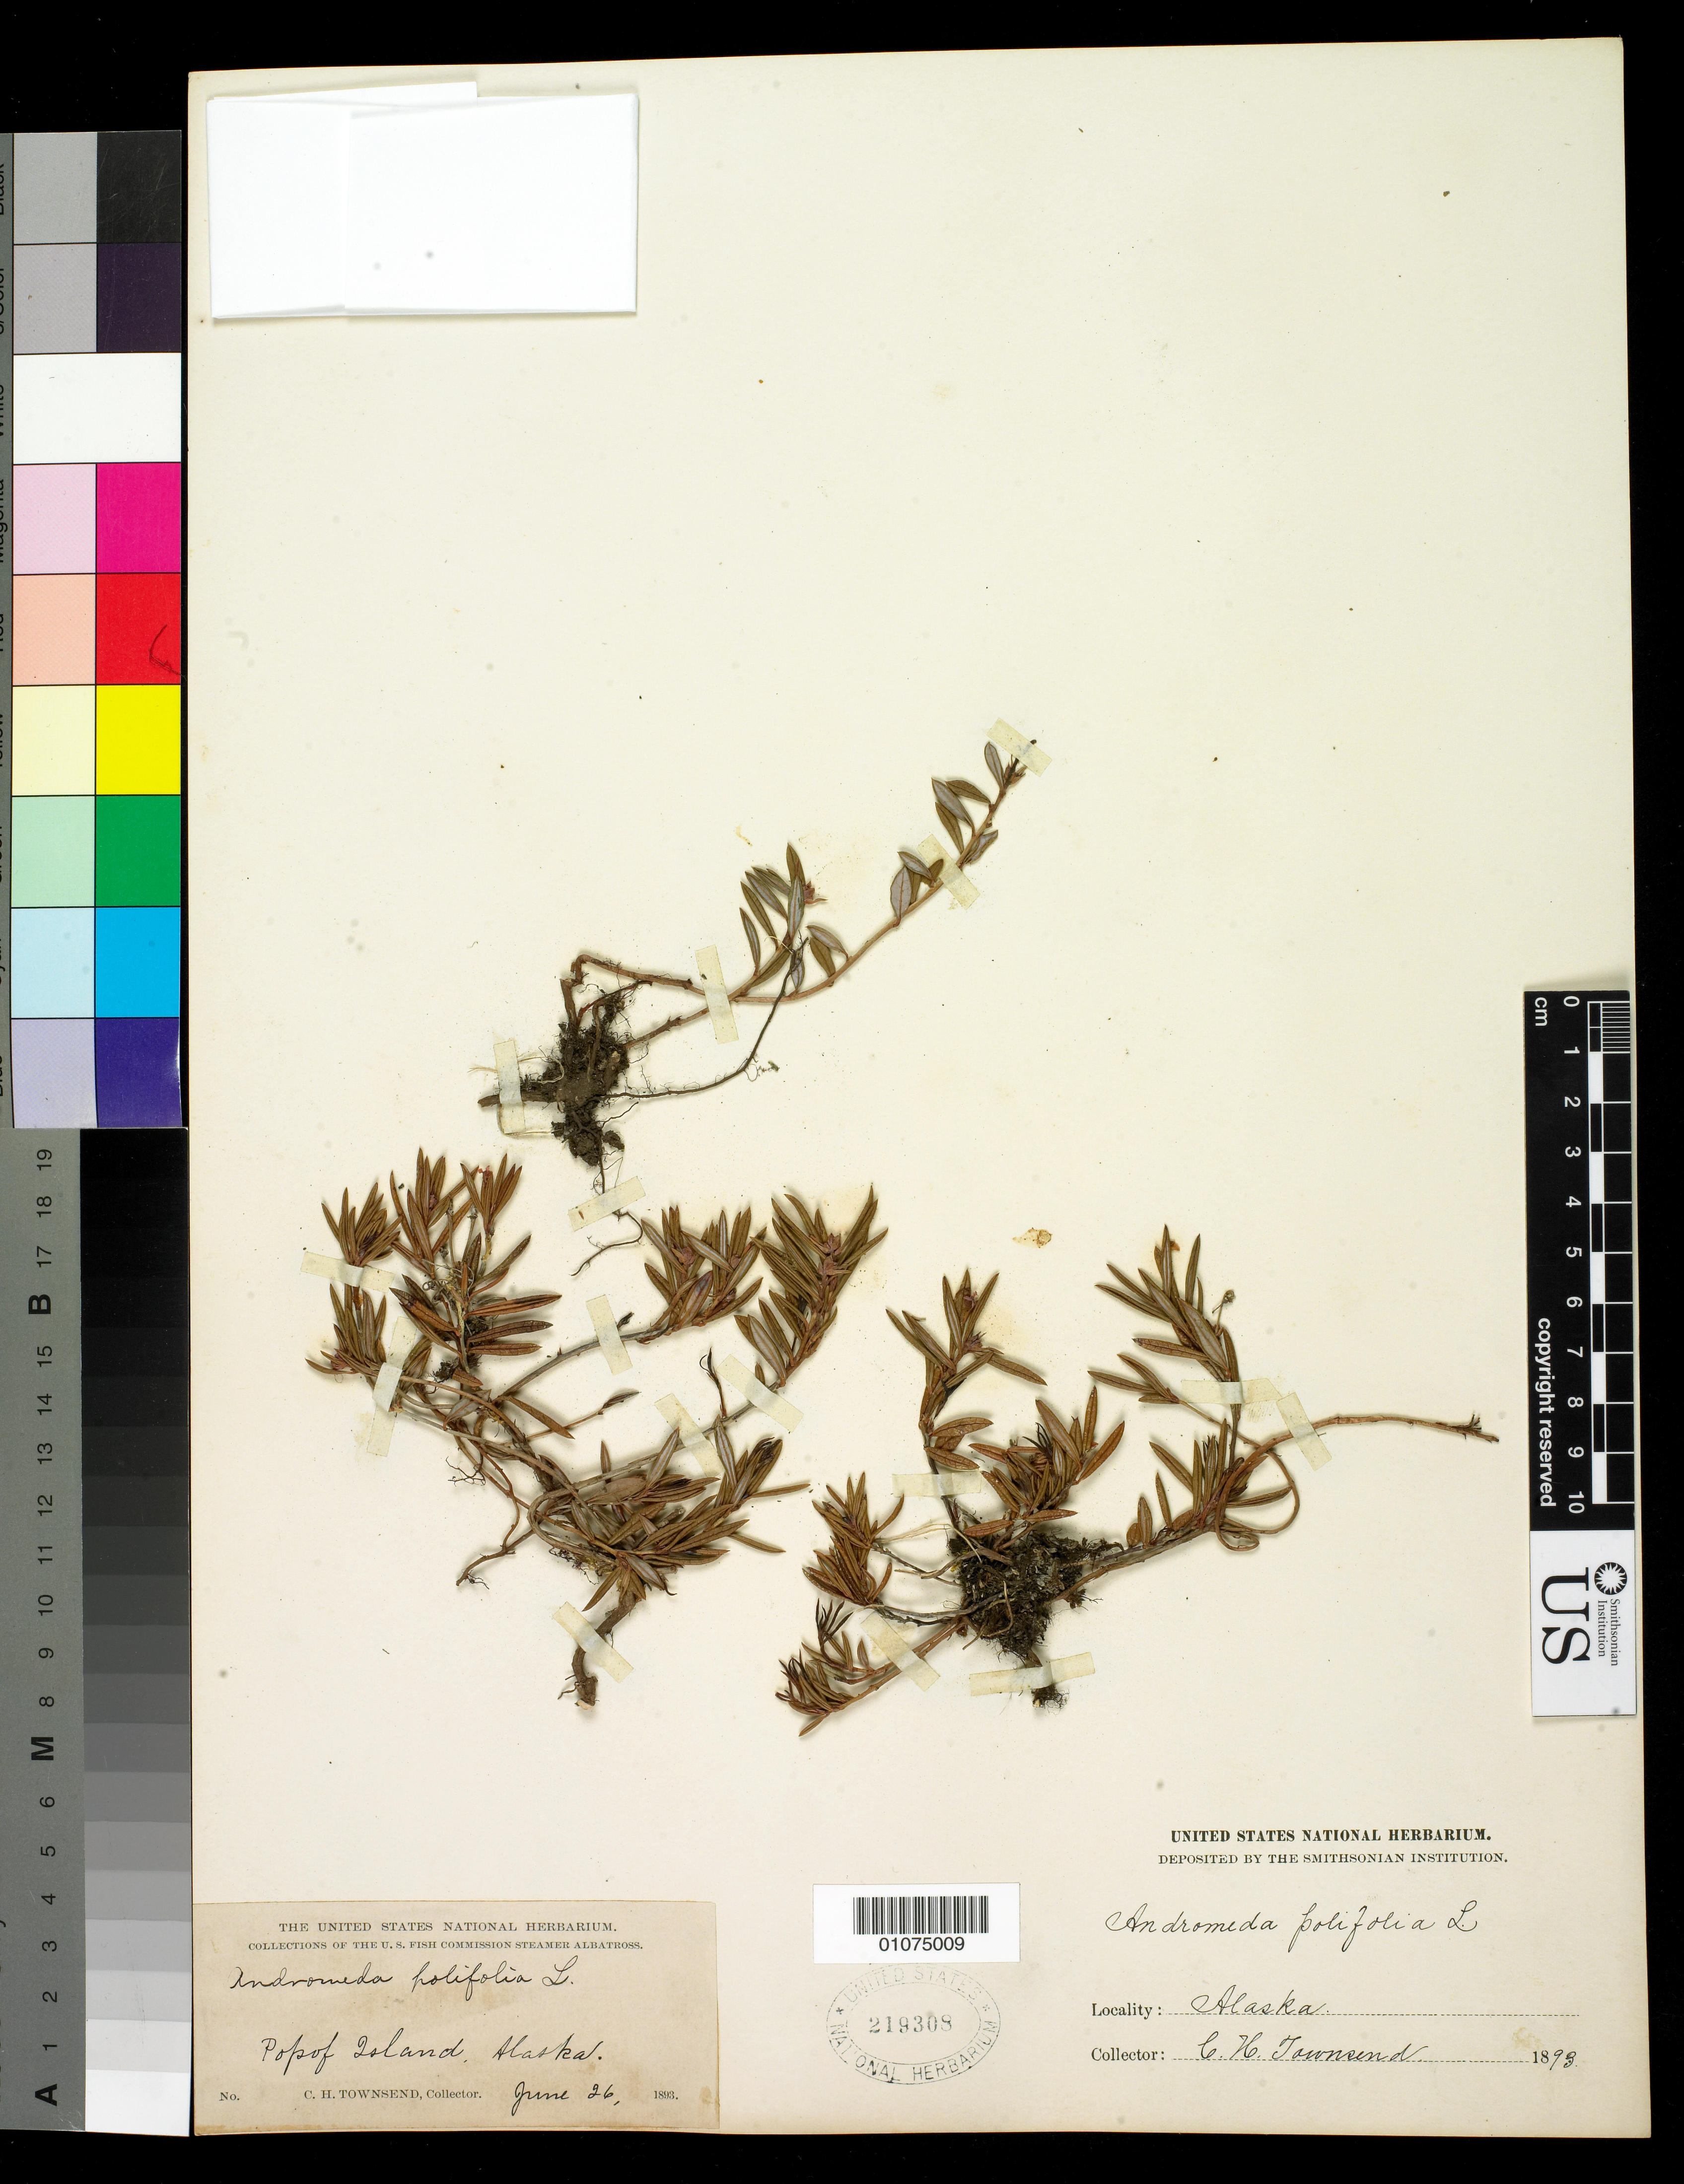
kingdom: Plantae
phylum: Tracheophyta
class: Magnoliopsida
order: Ericales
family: Ericaceae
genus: Andromeda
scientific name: Andromeda polifolia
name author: L.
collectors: C. H. Townsend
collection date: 1893-06-26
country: United States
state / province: Alaska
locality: Popof Island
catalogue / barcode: US 219308